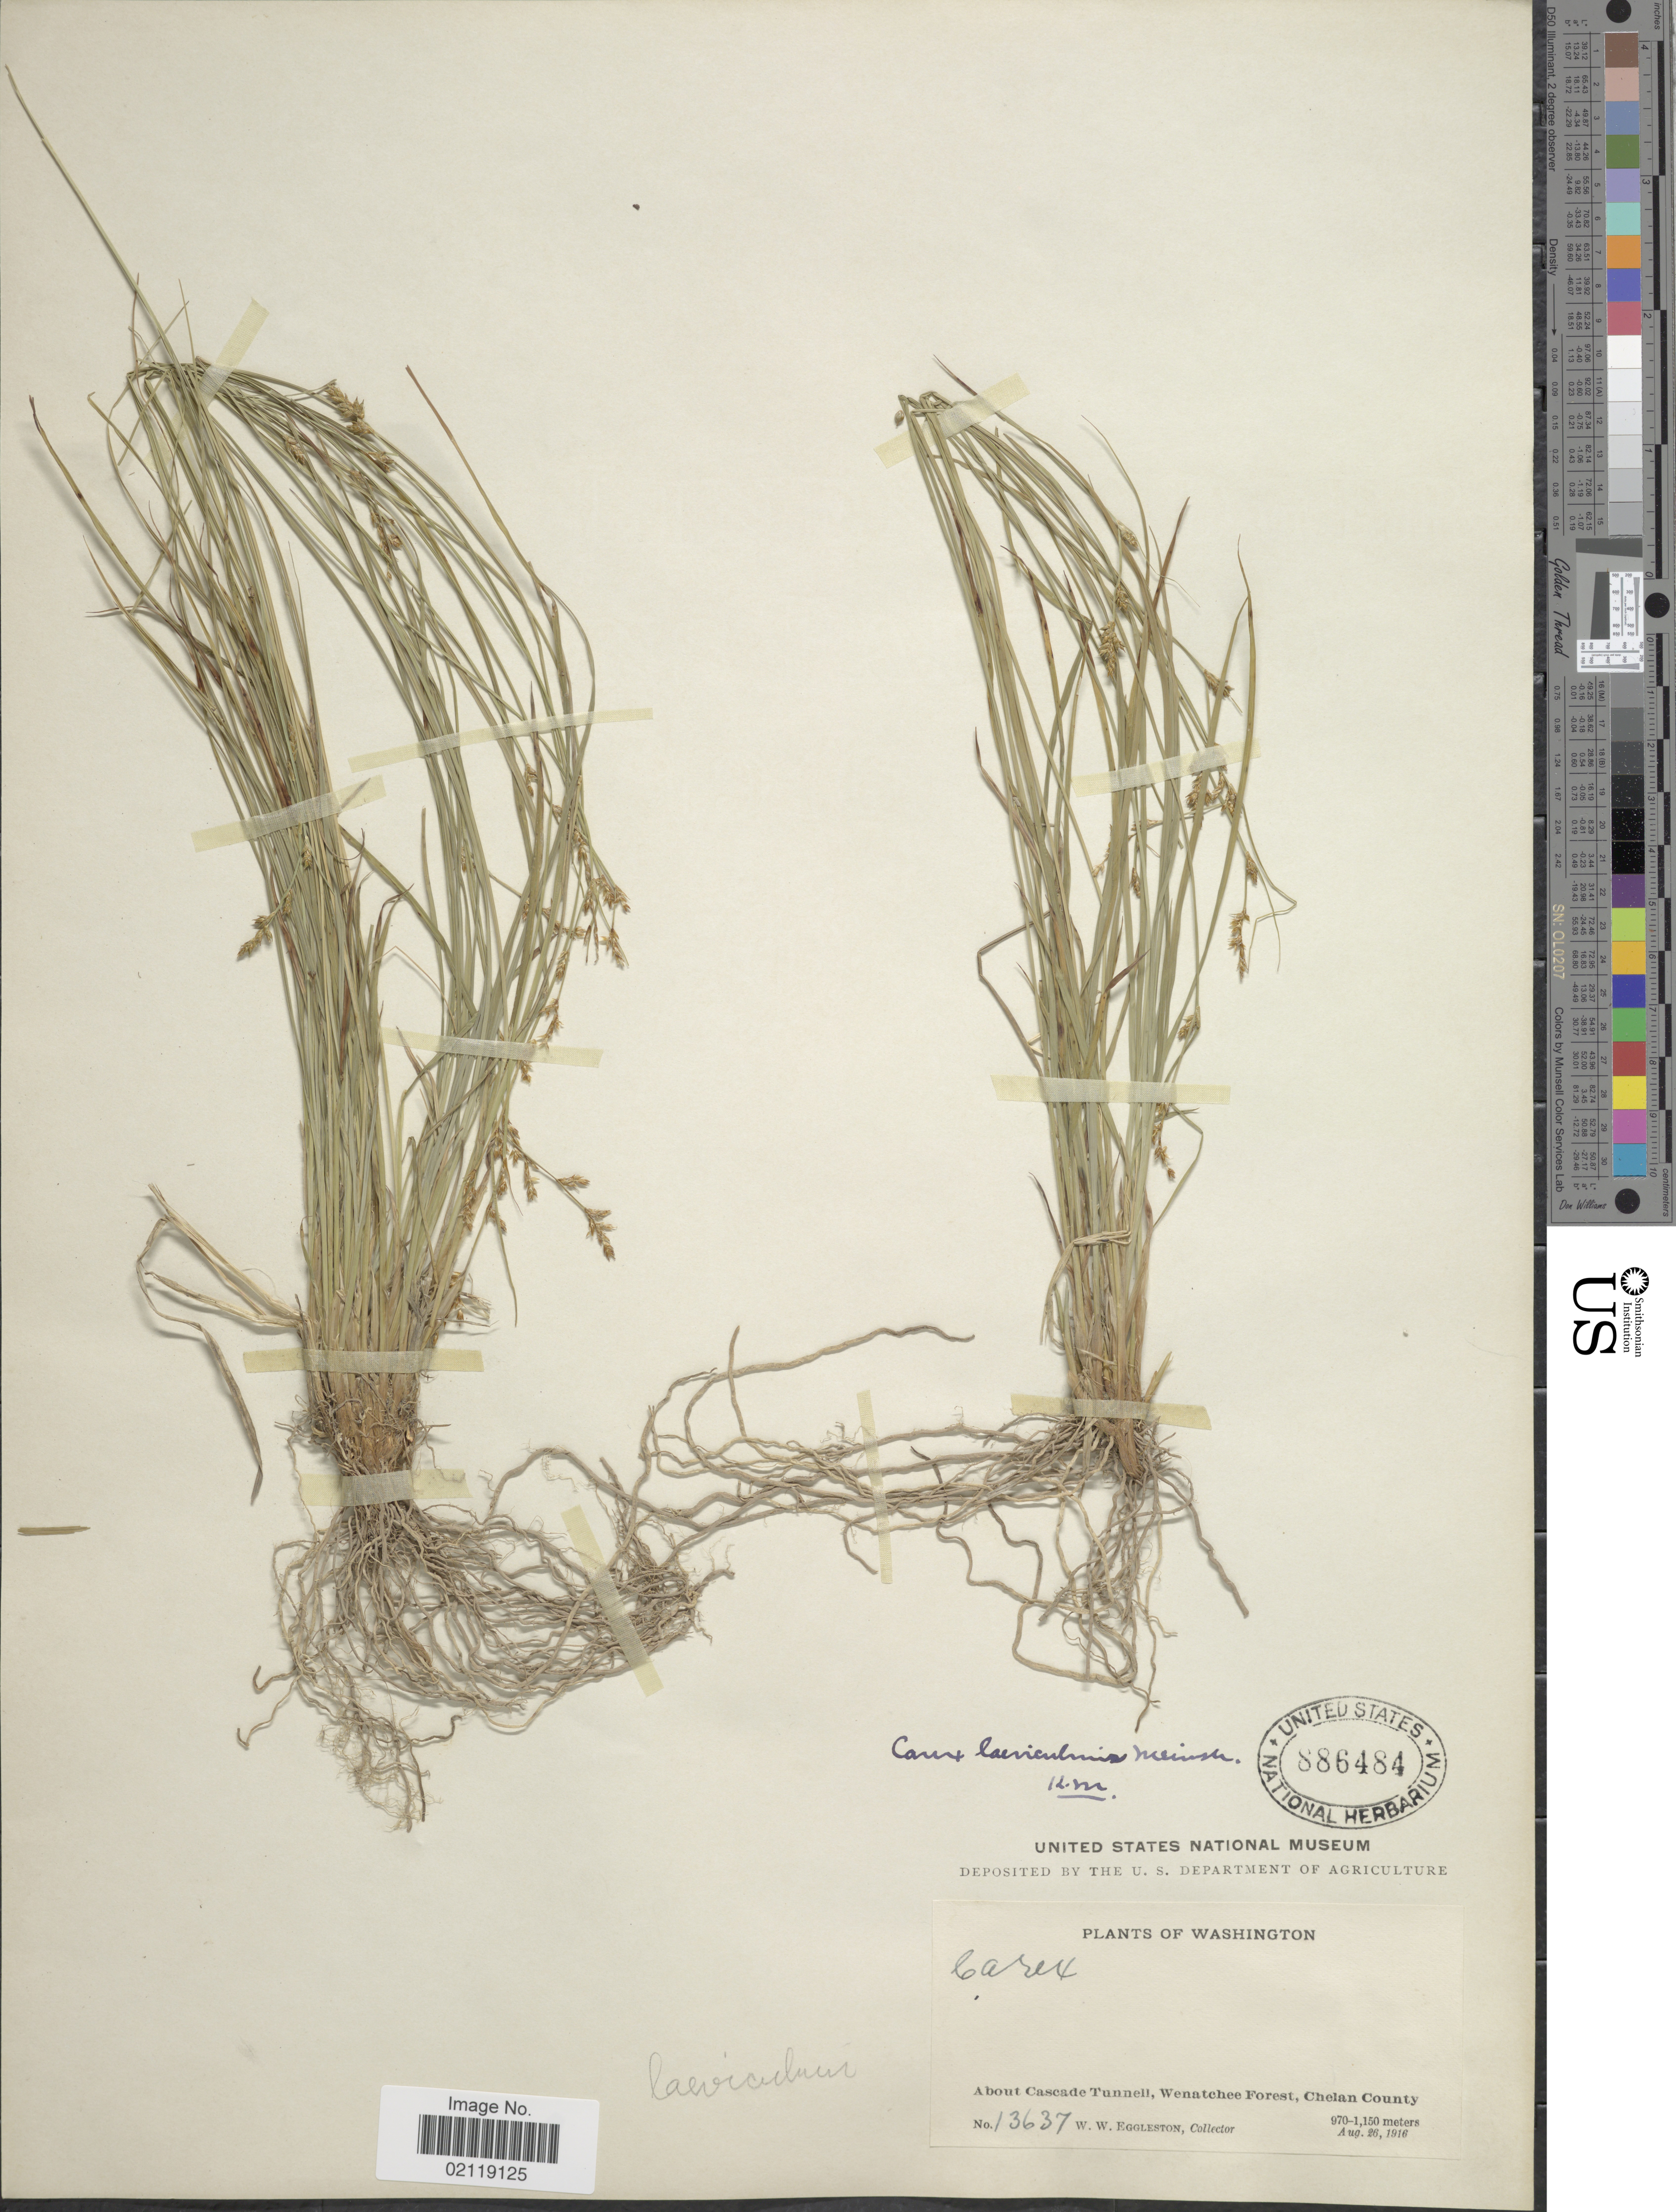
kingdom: Plantae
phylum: Tracheophyta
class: Liliopsida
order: Poales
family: Cyperaceae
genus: Carex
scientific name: Carex laeviculmis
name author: Meinsh.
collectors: W. W. Eggleston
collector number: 13637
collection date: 1916-08-26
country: United States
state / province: Washington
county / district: Chelan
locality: About Cascade Tunnell, Wenatchee Forest, Chelan County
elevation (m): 970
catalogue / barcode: US 886484